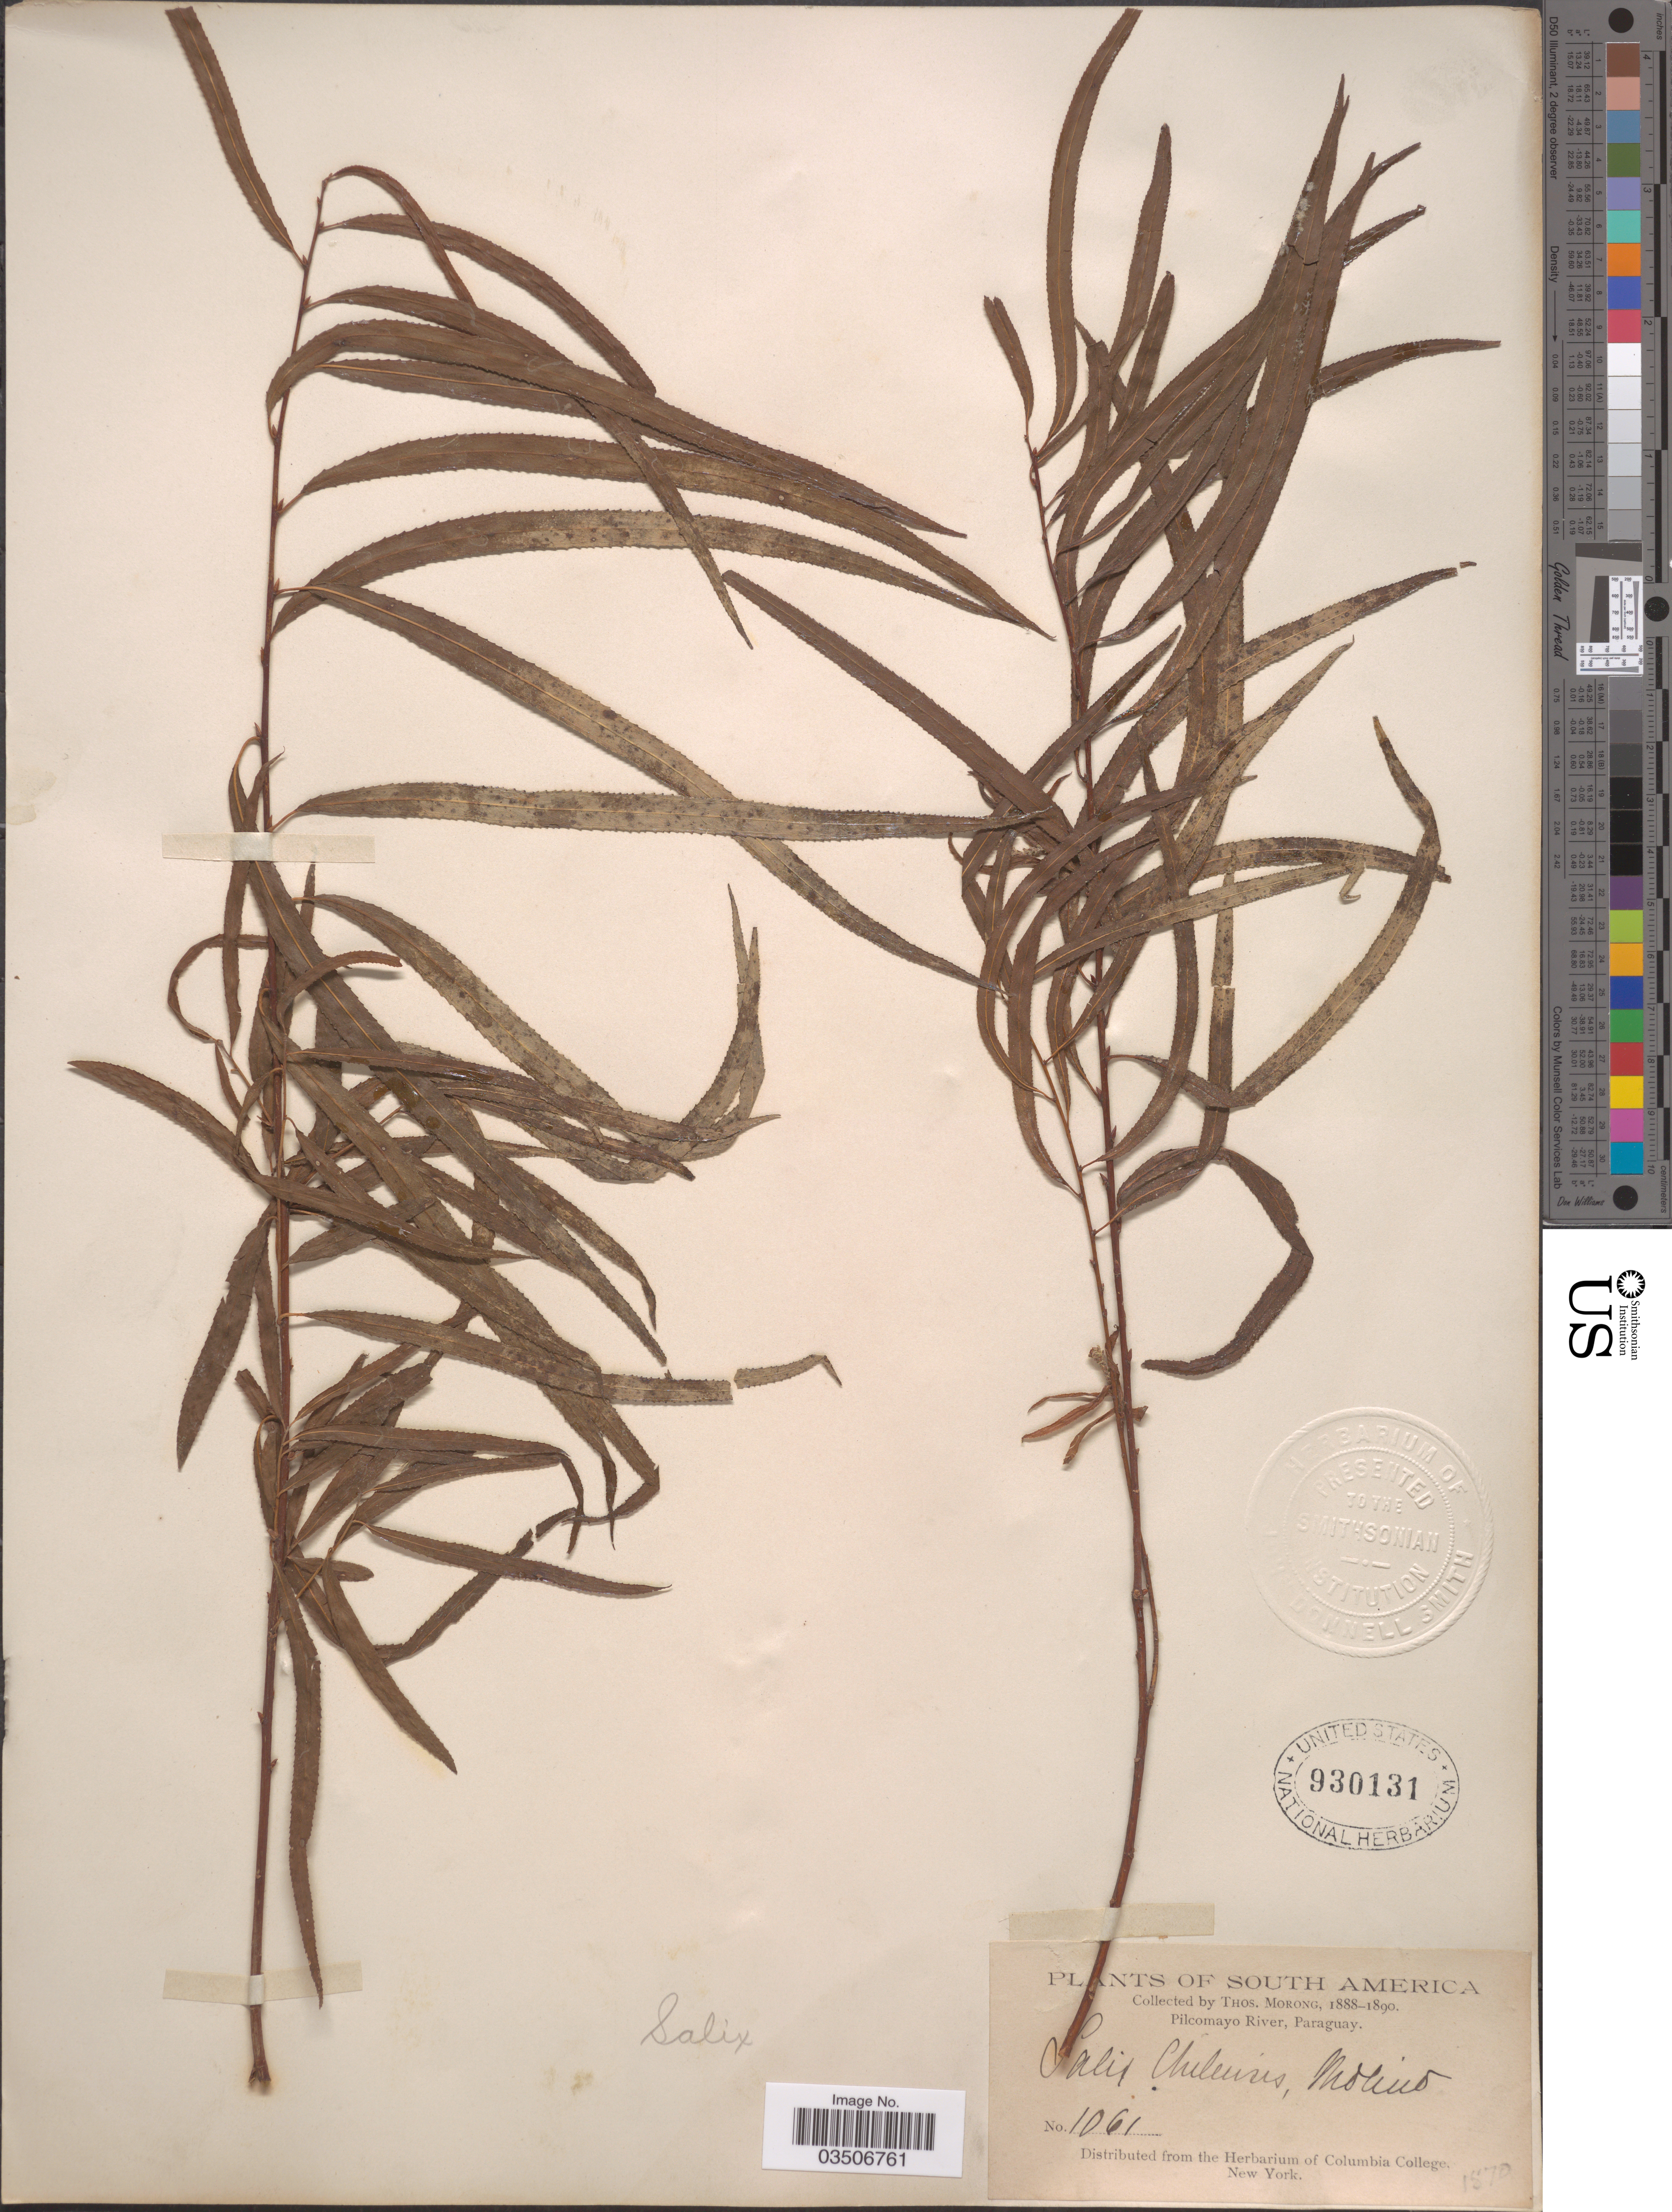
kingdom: Plantae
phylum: Tracheophyta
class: Magnoliopsida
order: Malpighiales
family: Salicaceae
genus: Salix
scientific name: Salix humboldtiana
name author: Willd.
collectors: ex herb. T. Morong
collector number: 1061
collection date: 1888/1890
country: Paraguay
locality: Pilcomayo River.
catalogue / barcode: US 930131